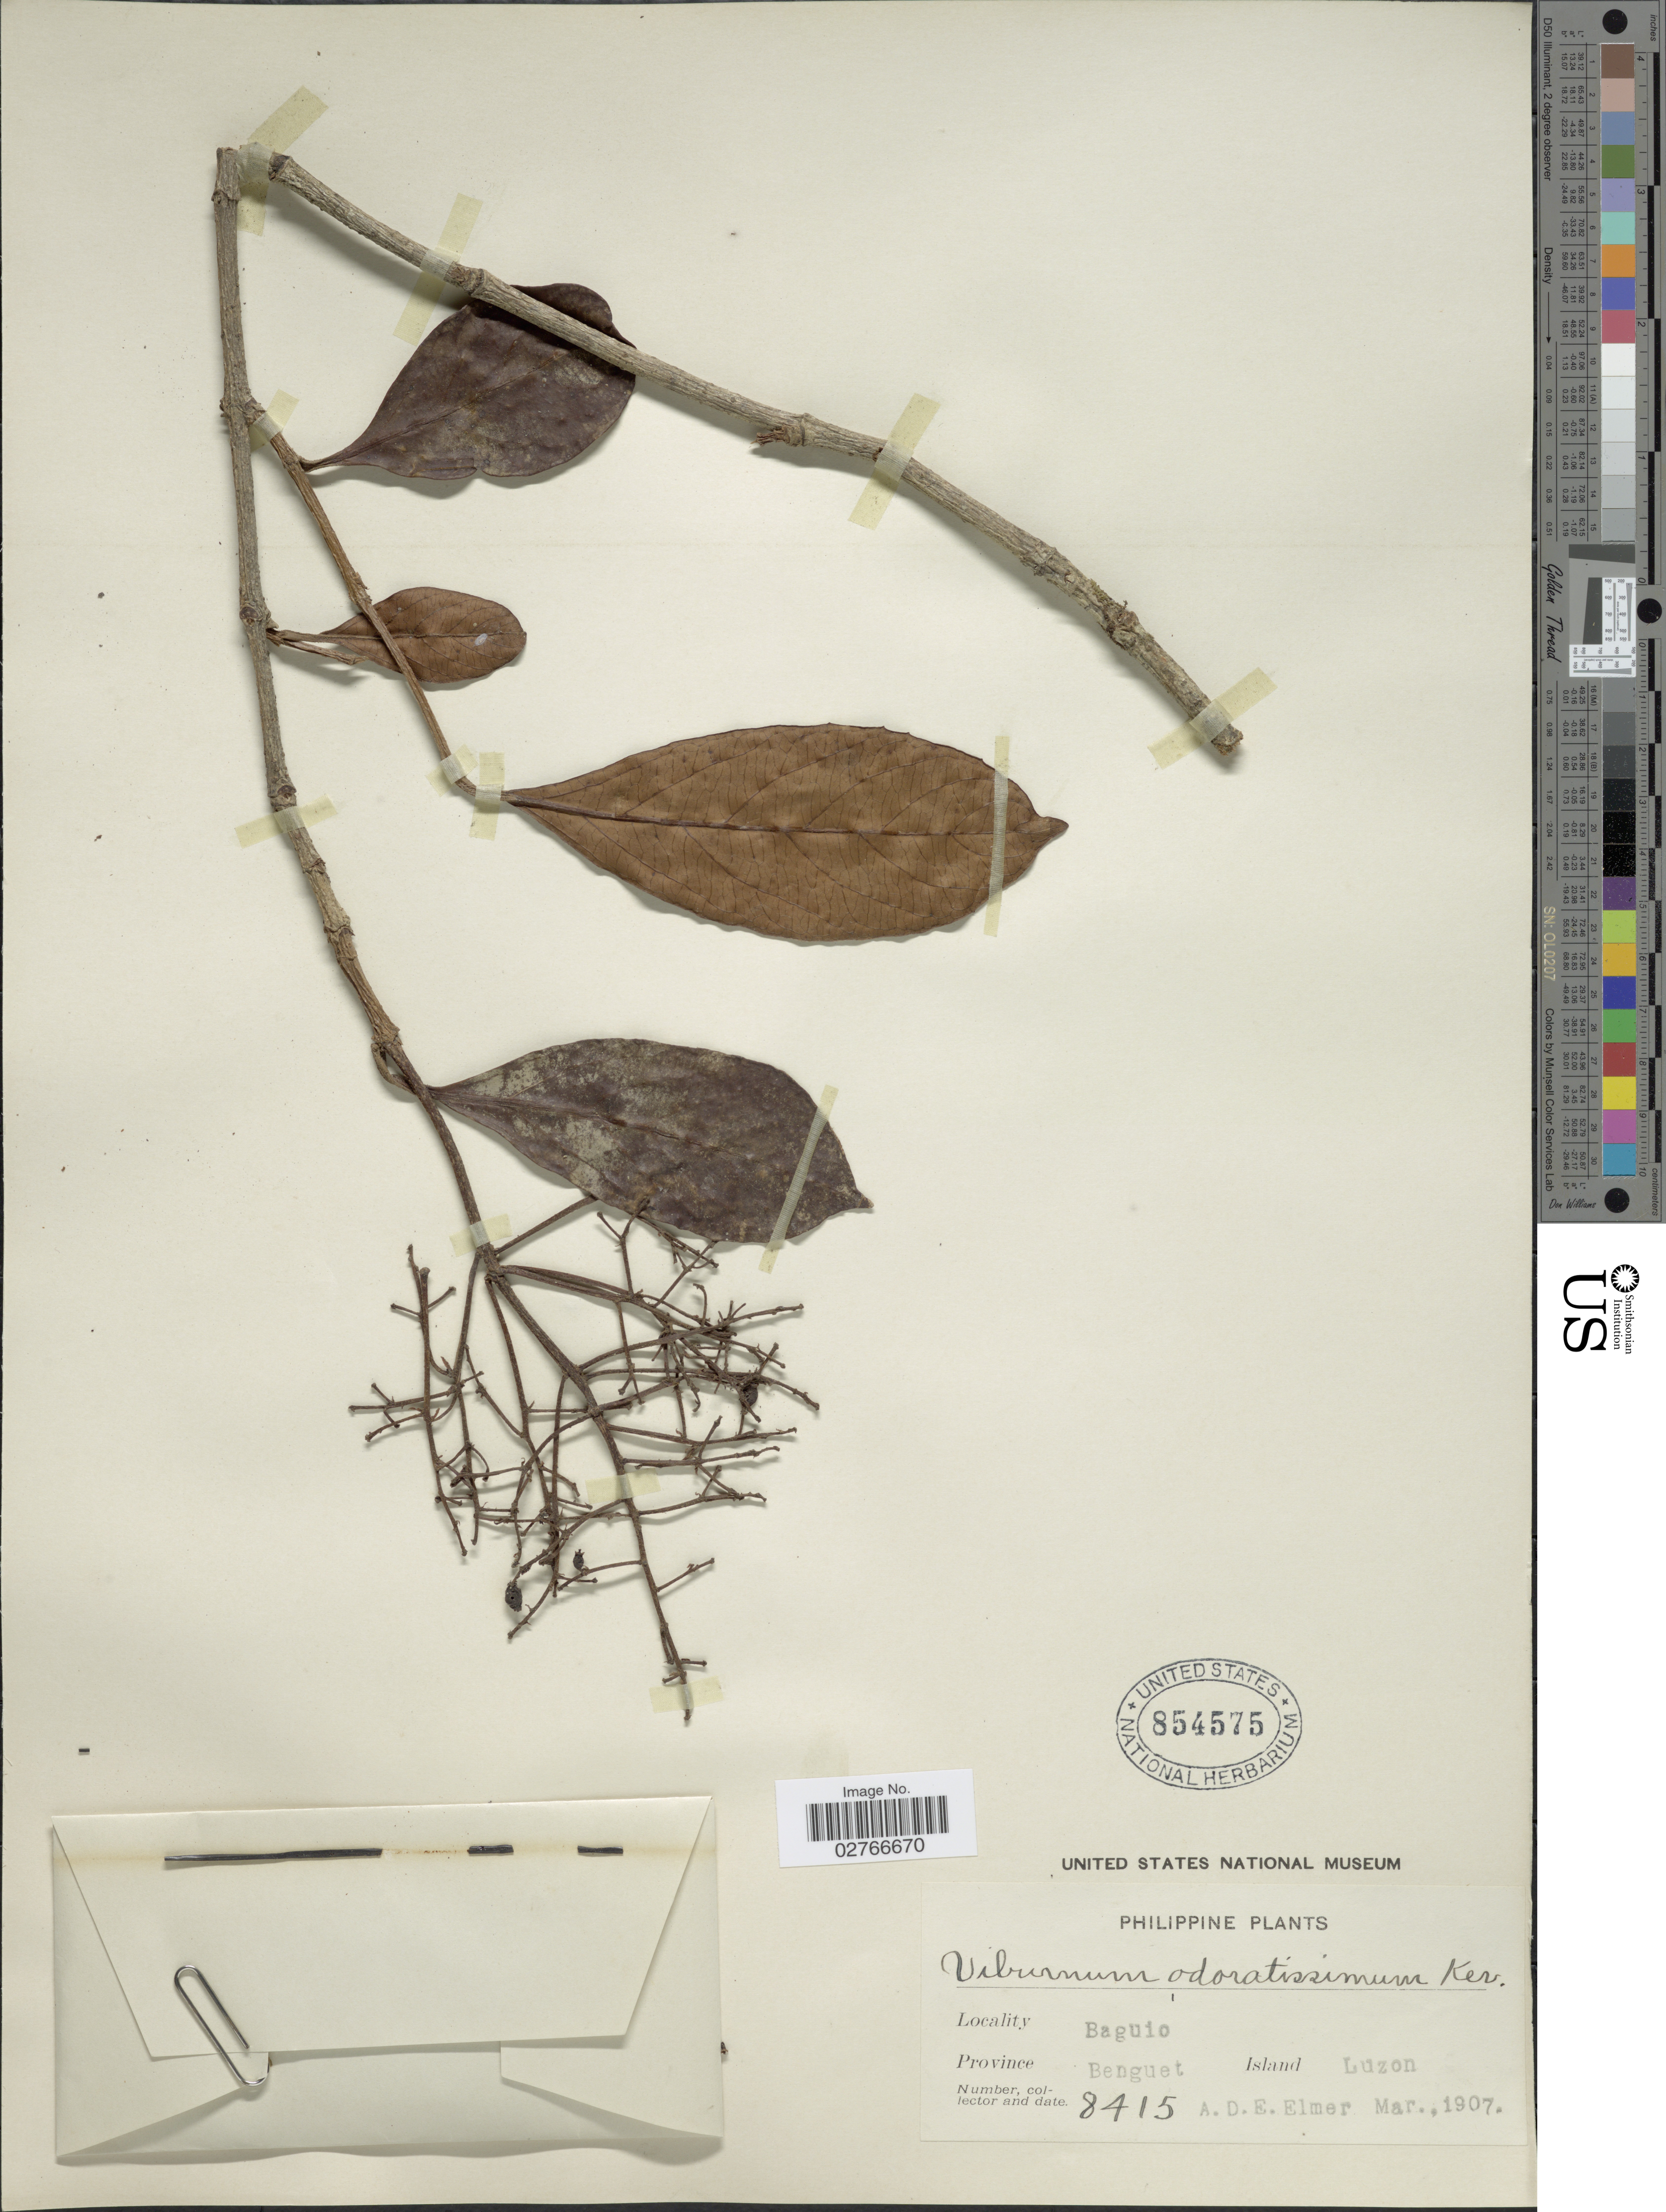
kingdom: Plantae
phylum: Tracheophyta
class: Magnoliopsida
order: Dipsacales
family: Viburnaceae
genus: Viburnum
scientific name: Viburnum odoratissimum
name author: Ker Gawl.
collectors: A. D. E. Elmer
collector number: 8415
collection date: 1907-03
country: Philippines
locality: Baguio. Province Benguet, Island Luzon.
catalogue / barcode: US 854575